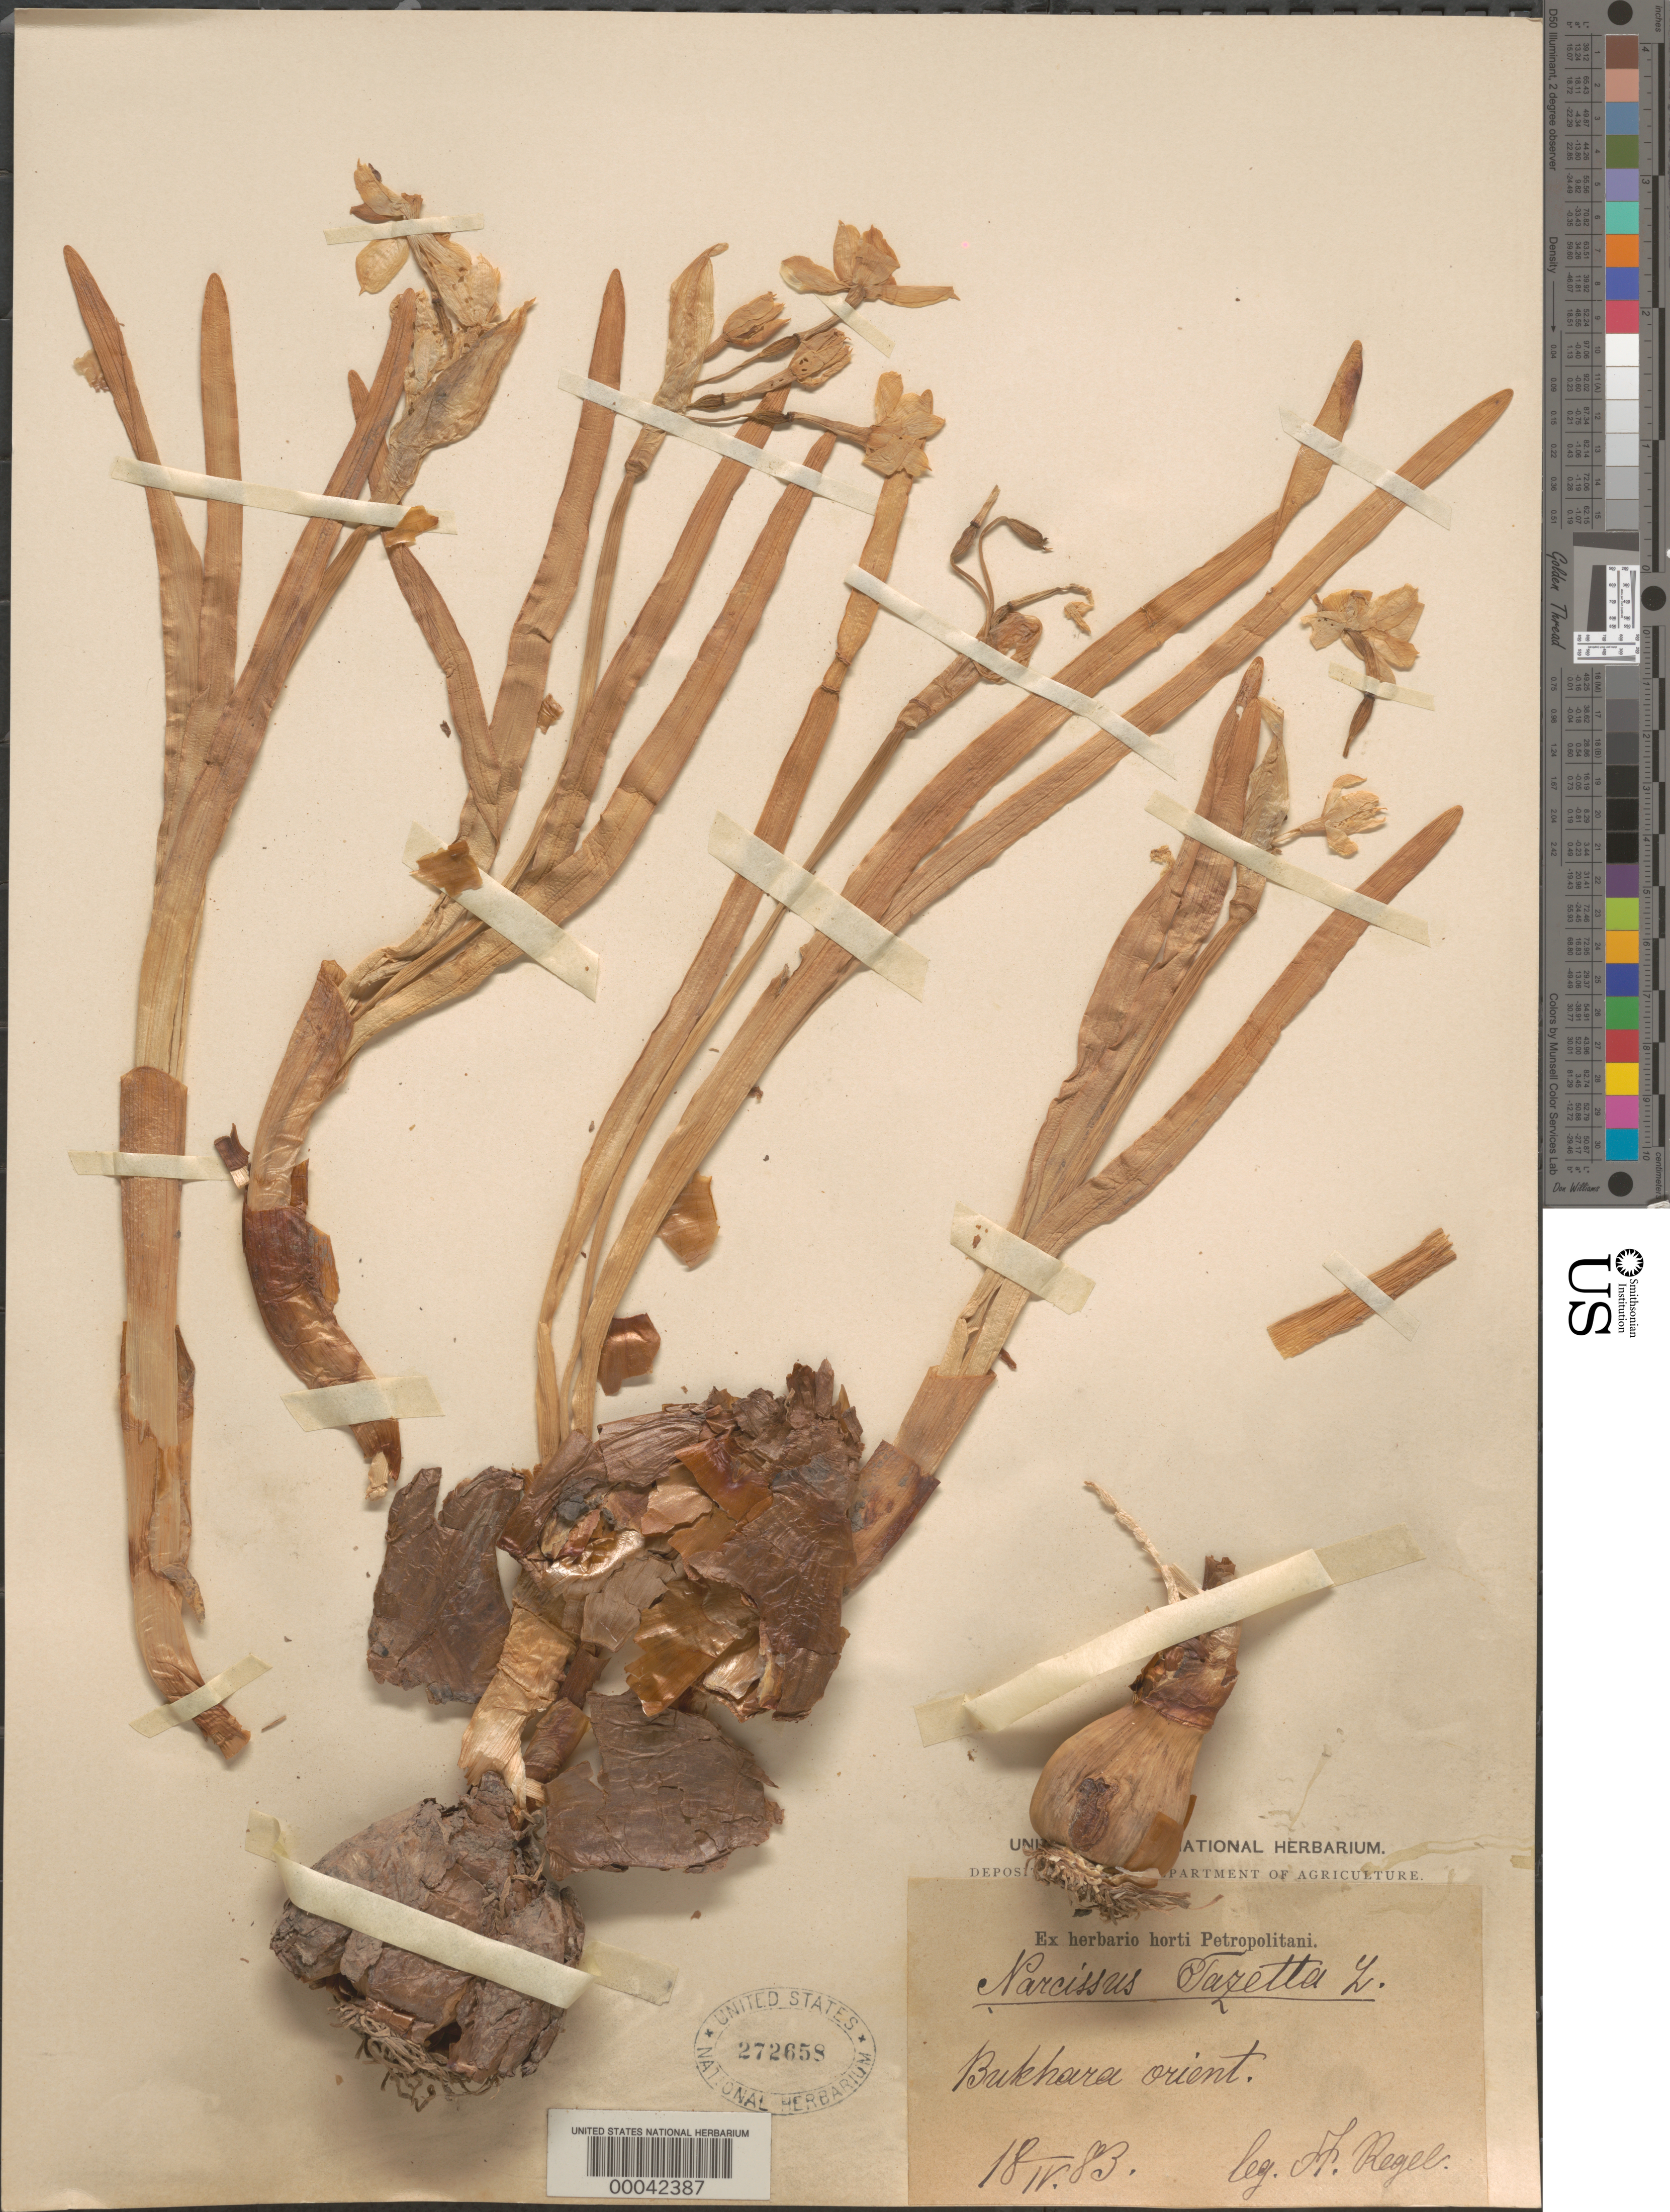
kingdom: Plantae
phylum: Tracheophyta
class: Liliopsida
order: Asparagales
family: Amaryllidaceae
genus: Narcissus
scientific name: Narcissus tazetta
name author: L.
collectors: A. Regel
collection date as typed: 18 Apr 1883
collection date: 1883-04-18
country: Russian Federation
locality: Bukhara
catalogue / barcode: US 272658